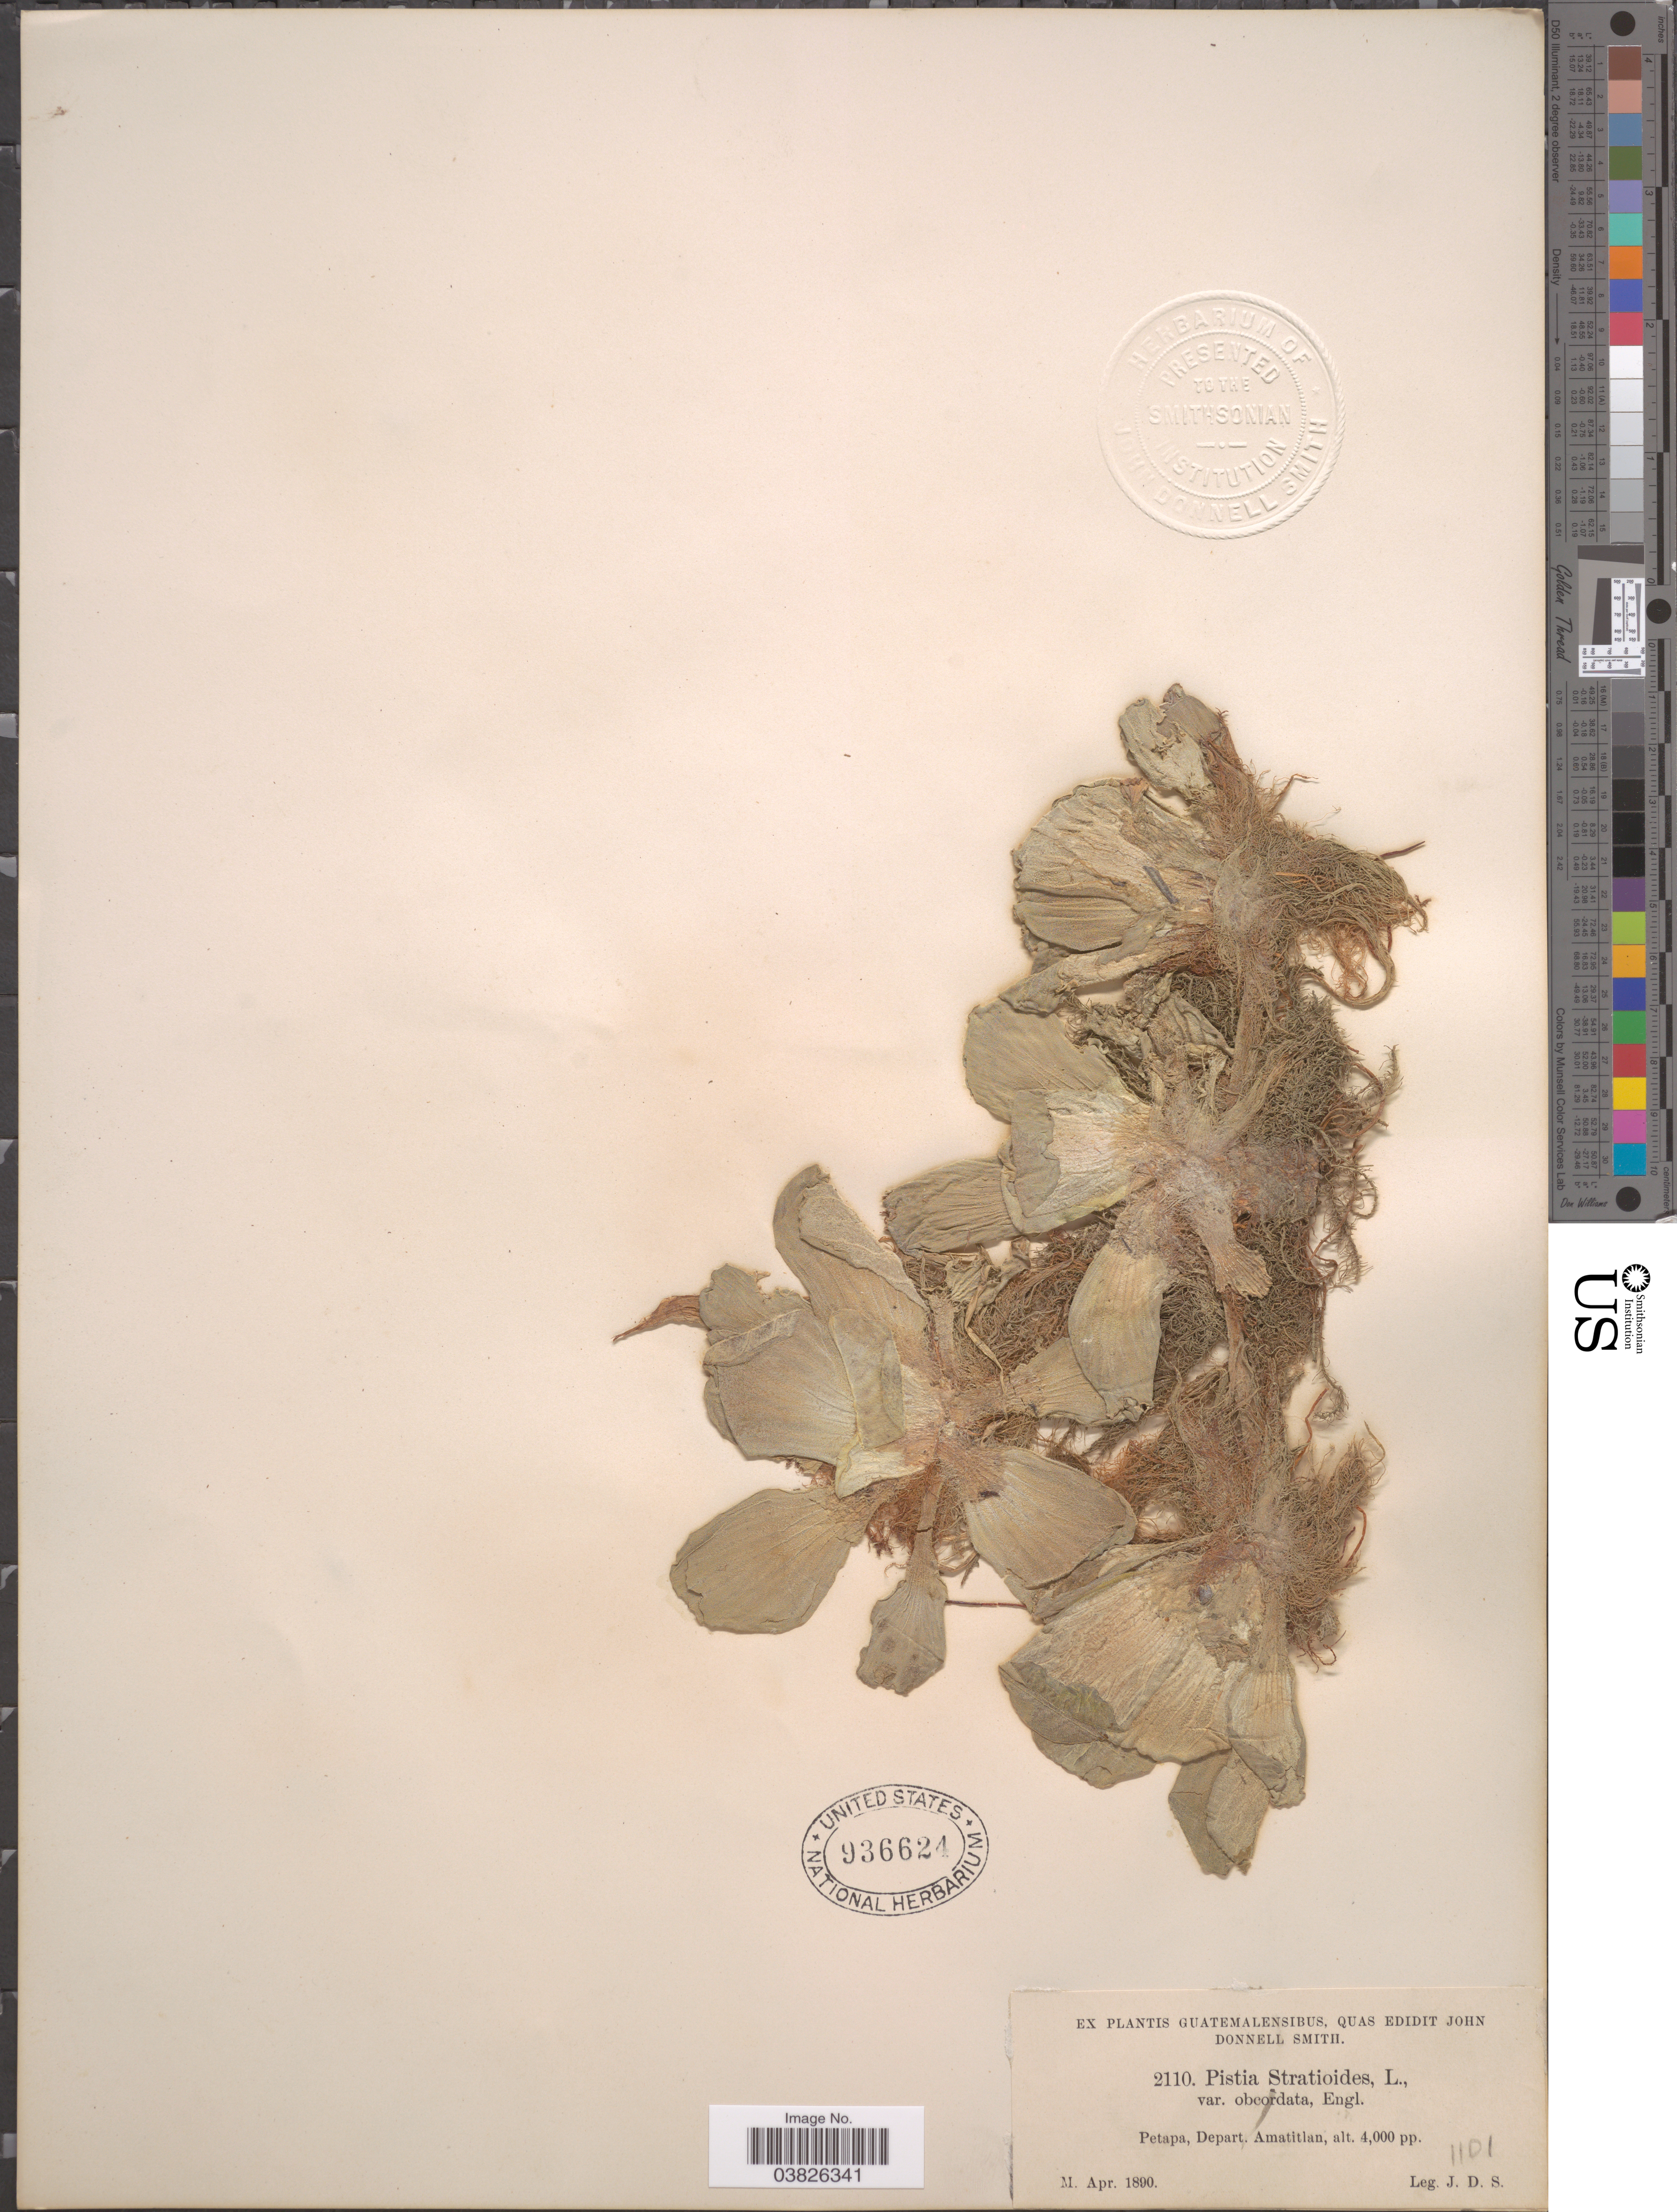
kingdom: Plantae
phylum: Tracheophyta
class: Liliopsida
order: Alismatales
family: Araceae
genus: Pistia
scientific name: Pistia stratiotes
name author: L.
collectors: J. Donnell Smith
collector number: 2110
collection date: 1890-04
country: Guatemala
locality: Petapa, Depart. Amatitlan.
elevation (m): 1219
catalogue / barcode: US 936624